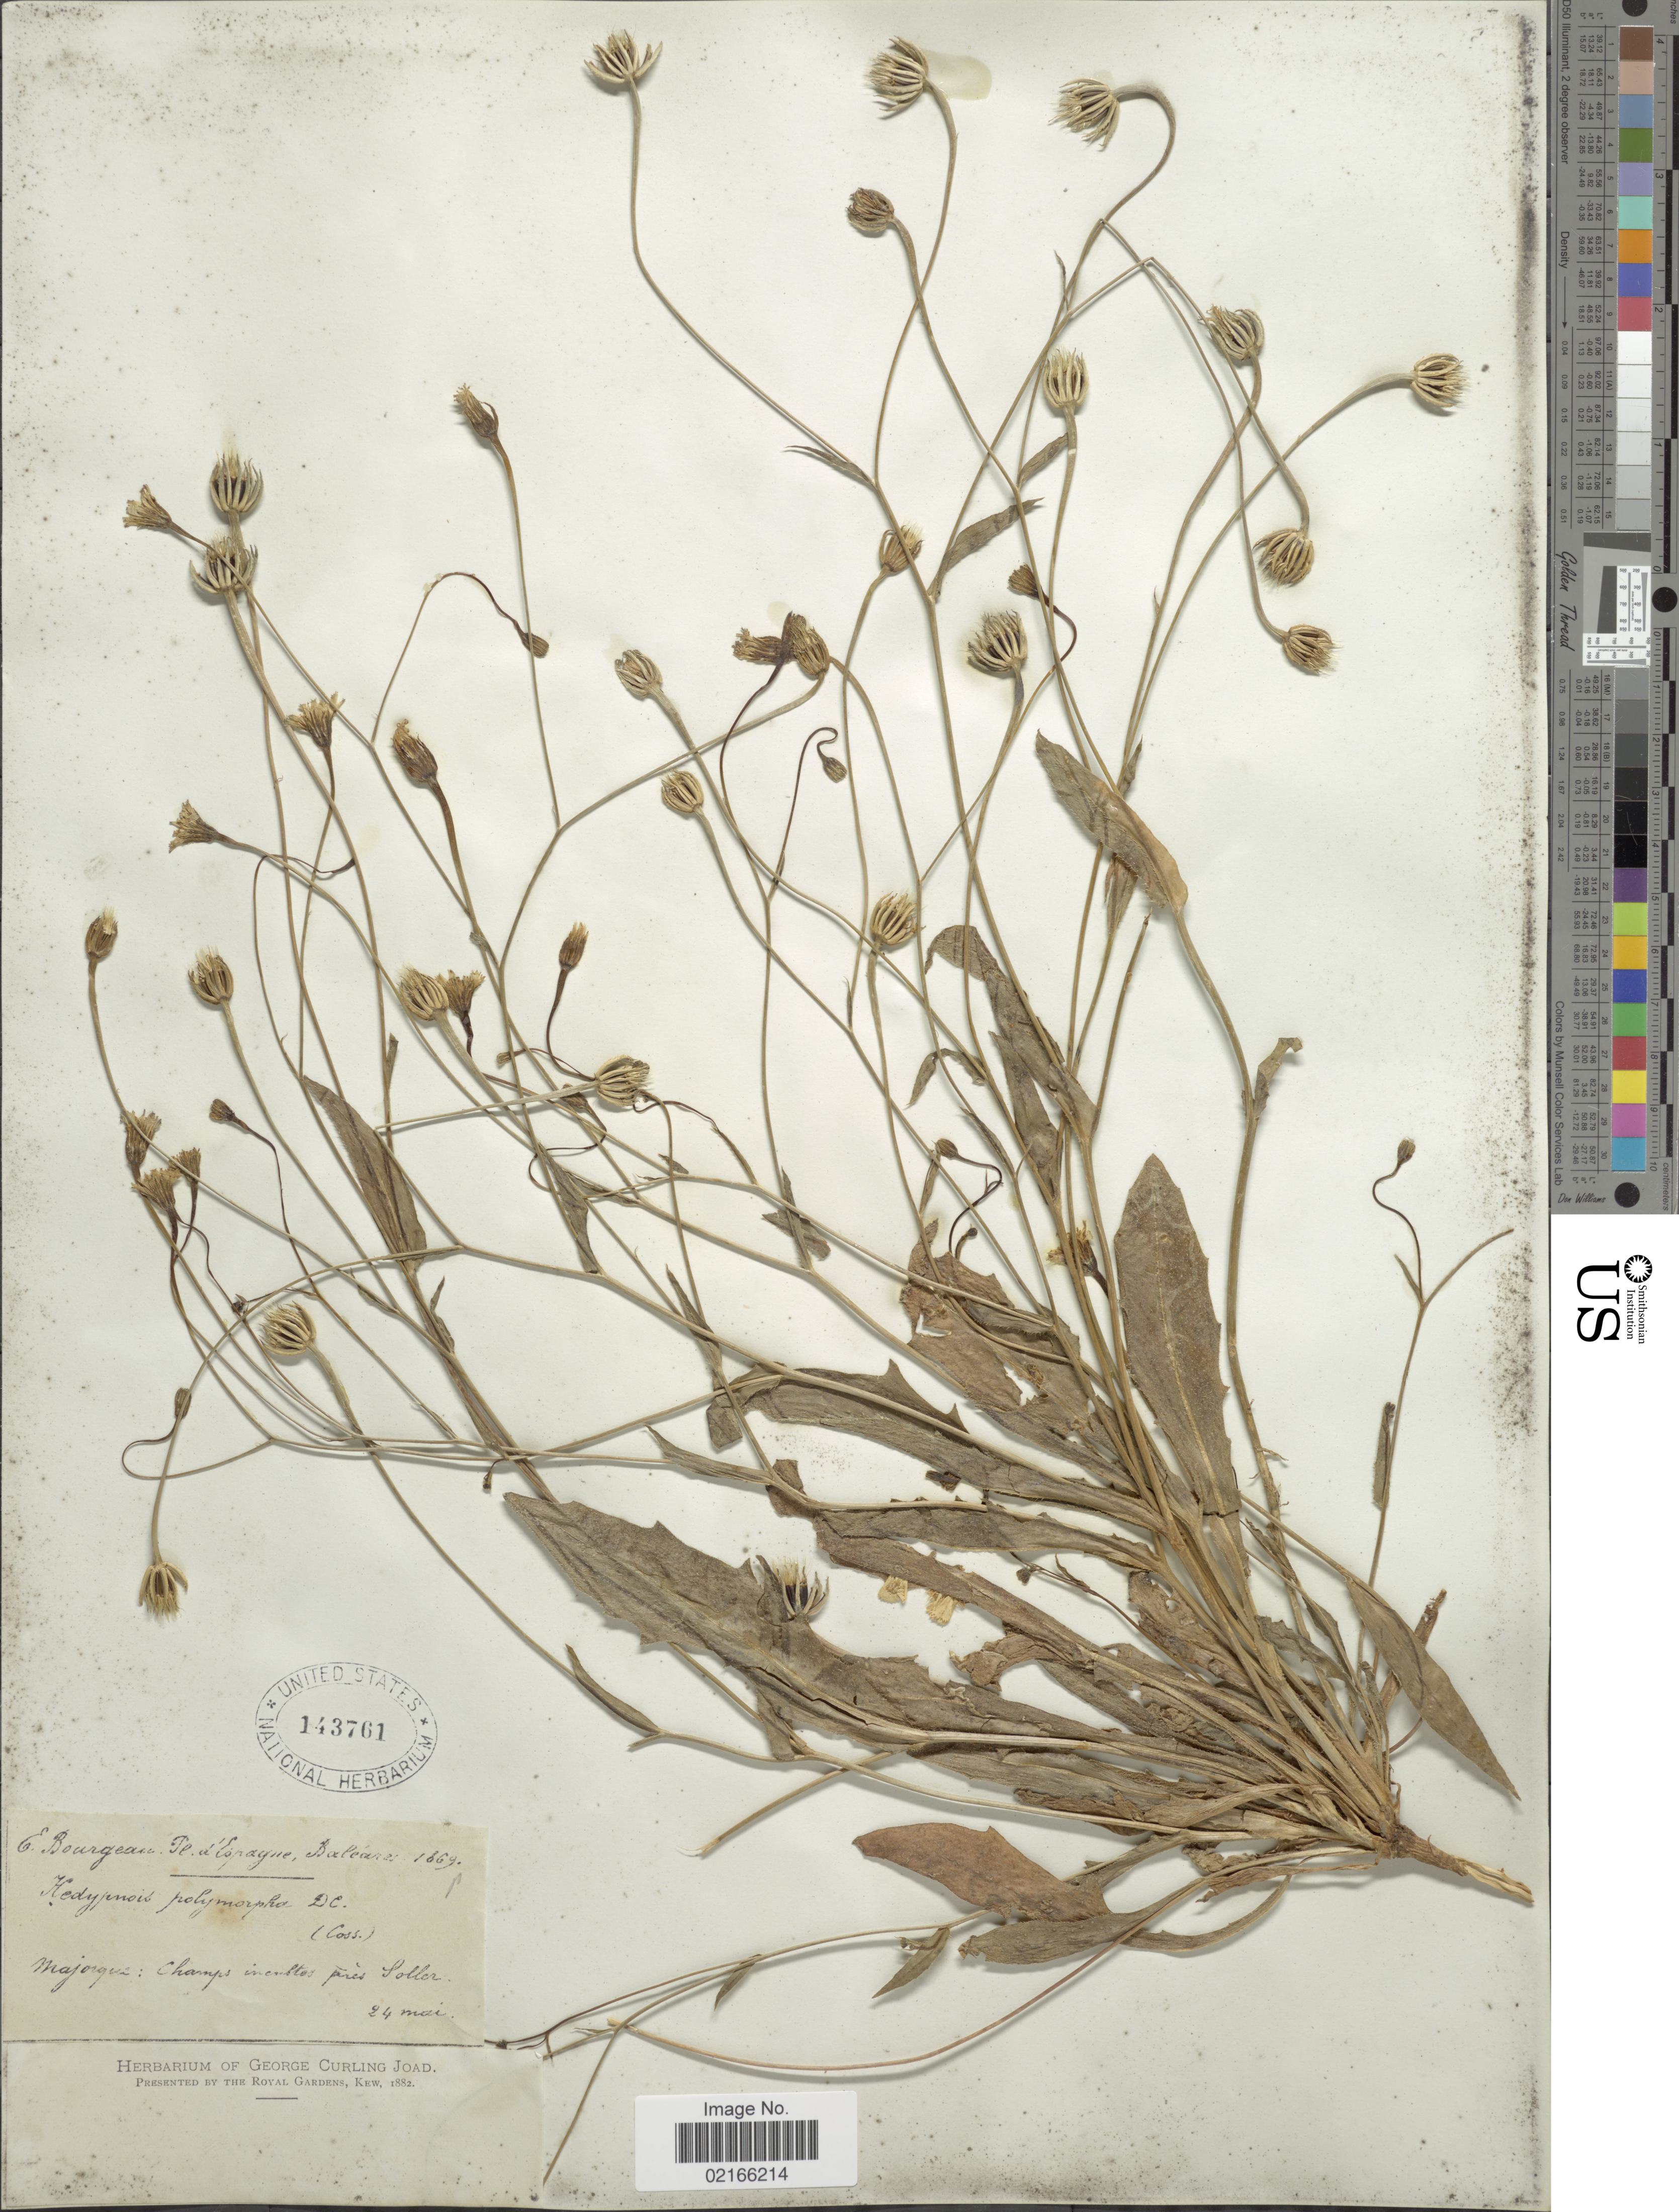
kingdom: Plantae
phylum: Tracheophyta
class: Magnoliopsida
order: Asterales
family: Asteraceae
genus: Hedypnois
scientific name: Hedypnois polymorpha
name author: DC.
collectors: E. Bourgeau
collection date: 1889-05-24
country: Spain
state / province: Islas Baleares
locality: Majorquz: Champs incultes pres Soller.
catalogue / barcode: US 143761